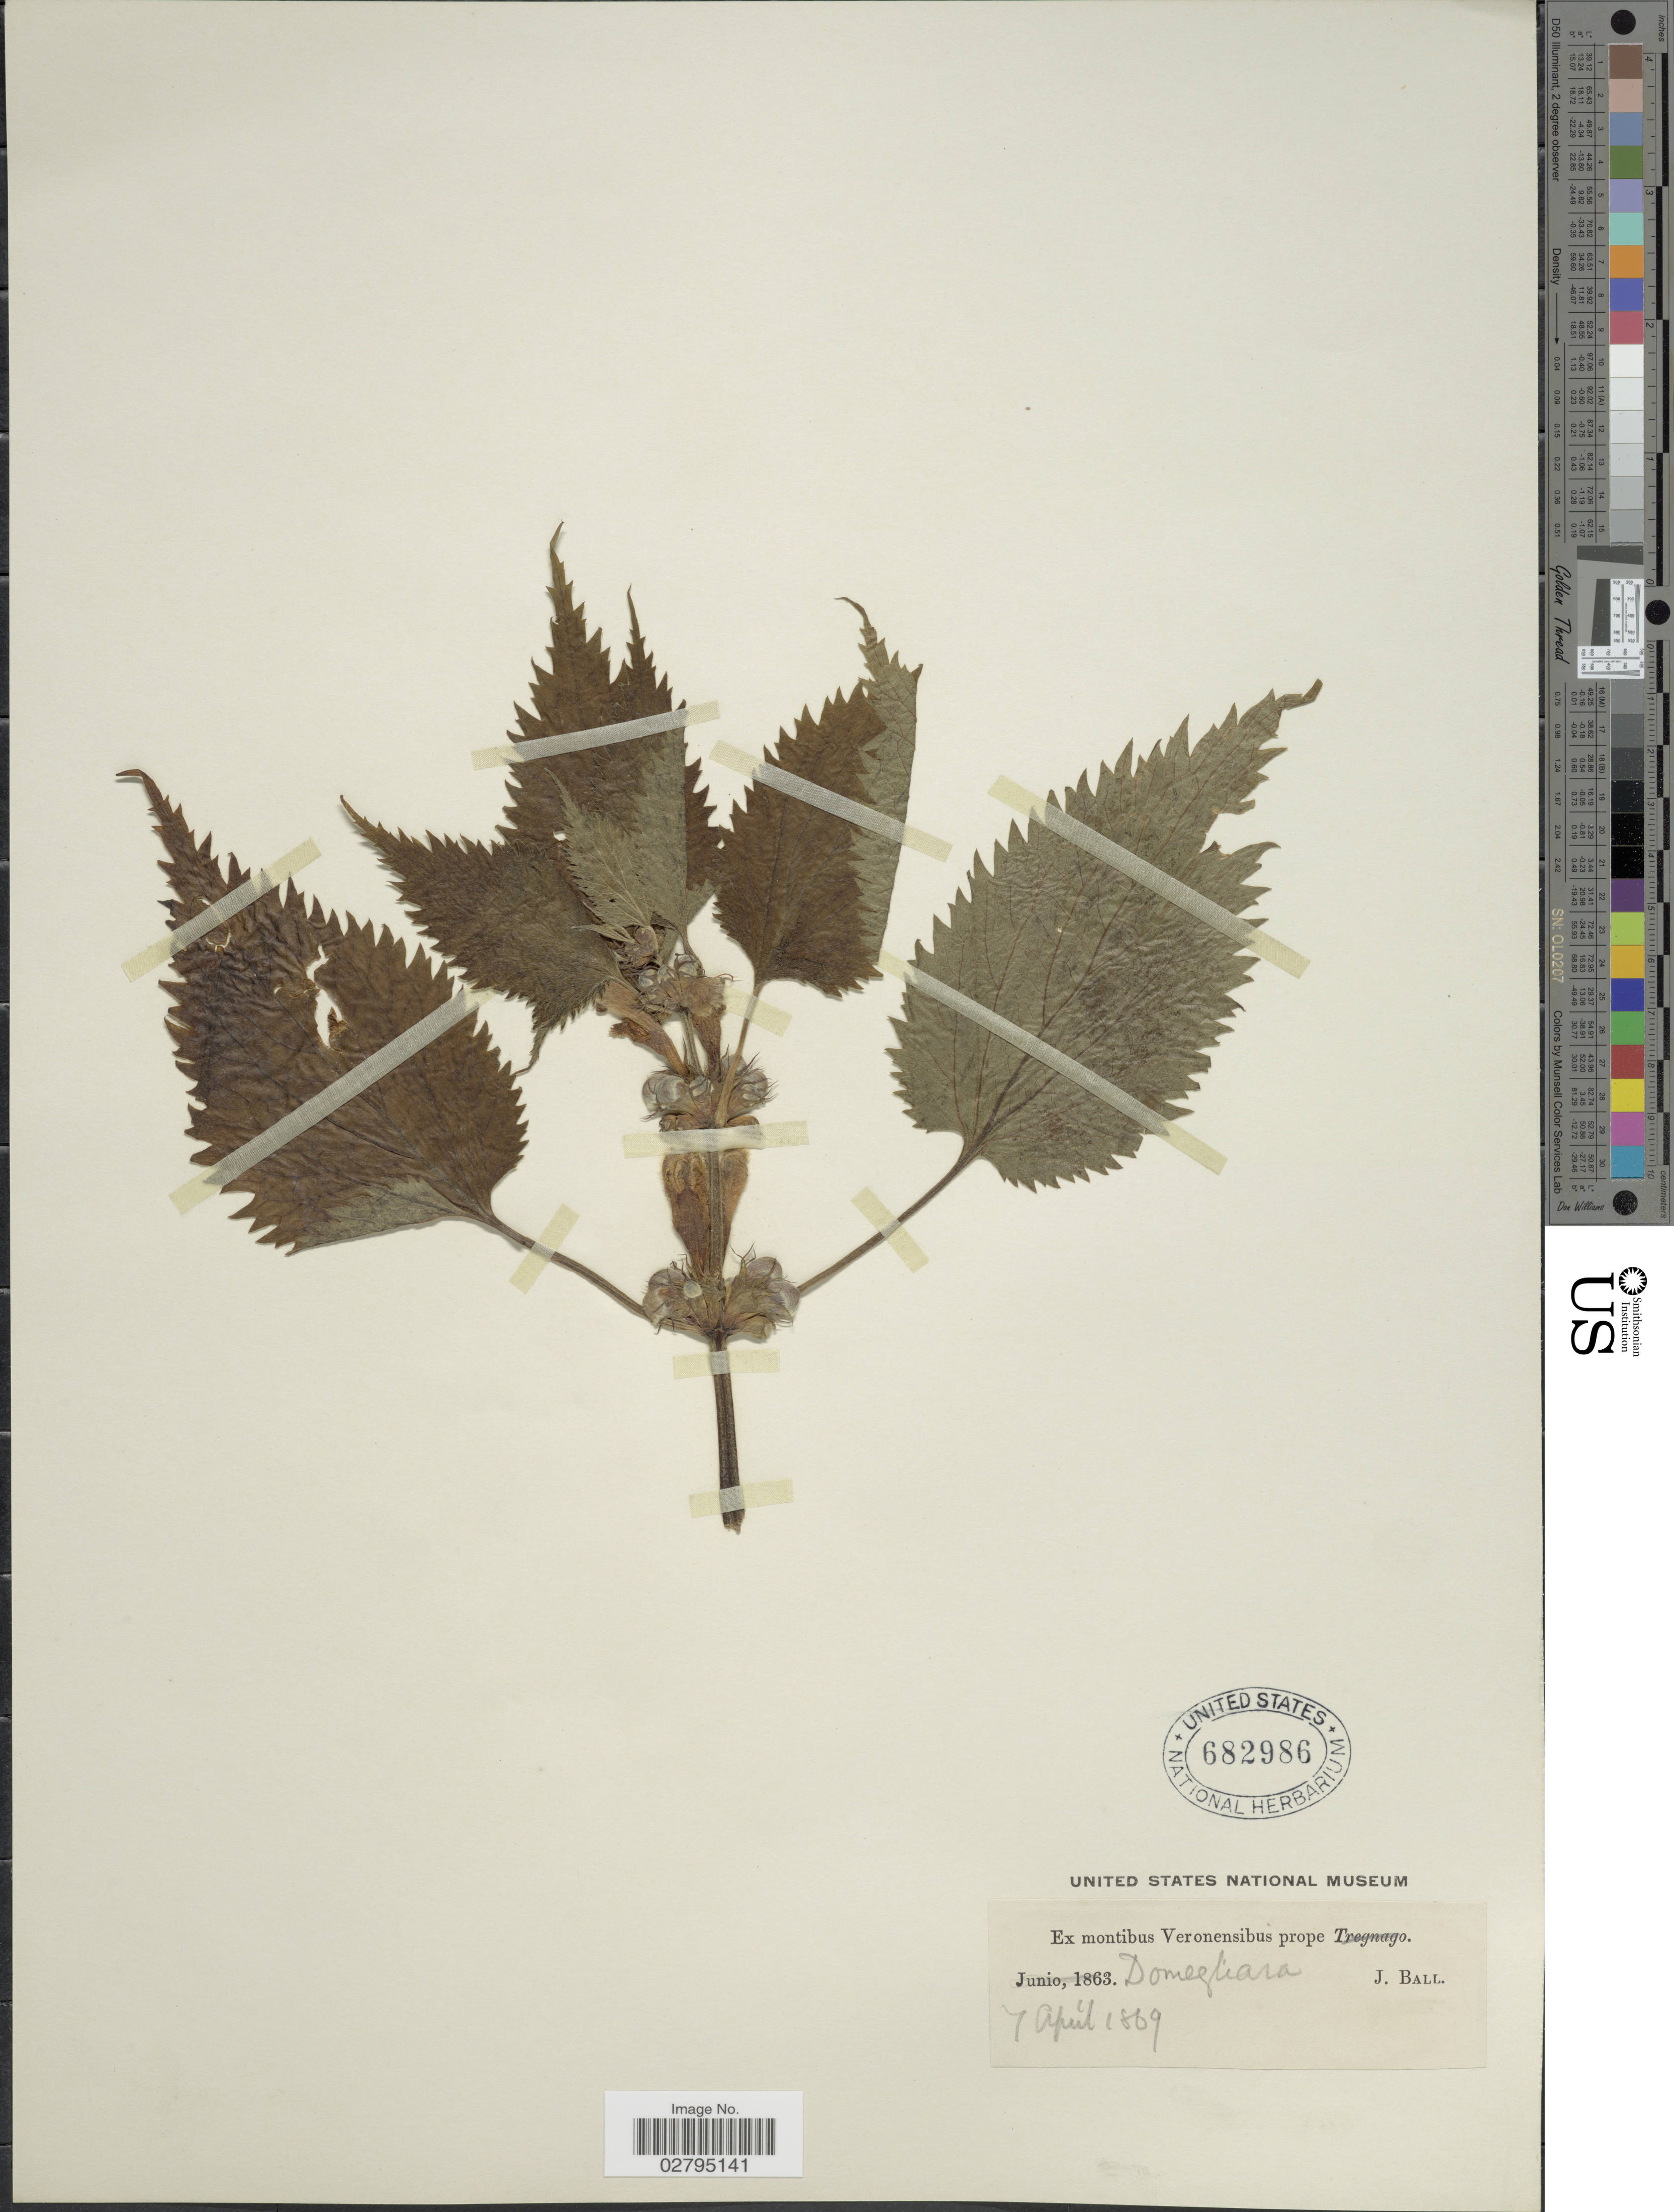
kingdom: Plantae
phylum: Tracheophyta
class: Magnoliopsida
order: Lamiales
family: Lamiaceae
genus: Lamium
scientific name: Lamium sp.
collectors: J. Ball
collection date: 1869-04-07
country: Italy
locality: Montibus Veronensibus prope Domegliara.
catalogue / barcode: US 682986